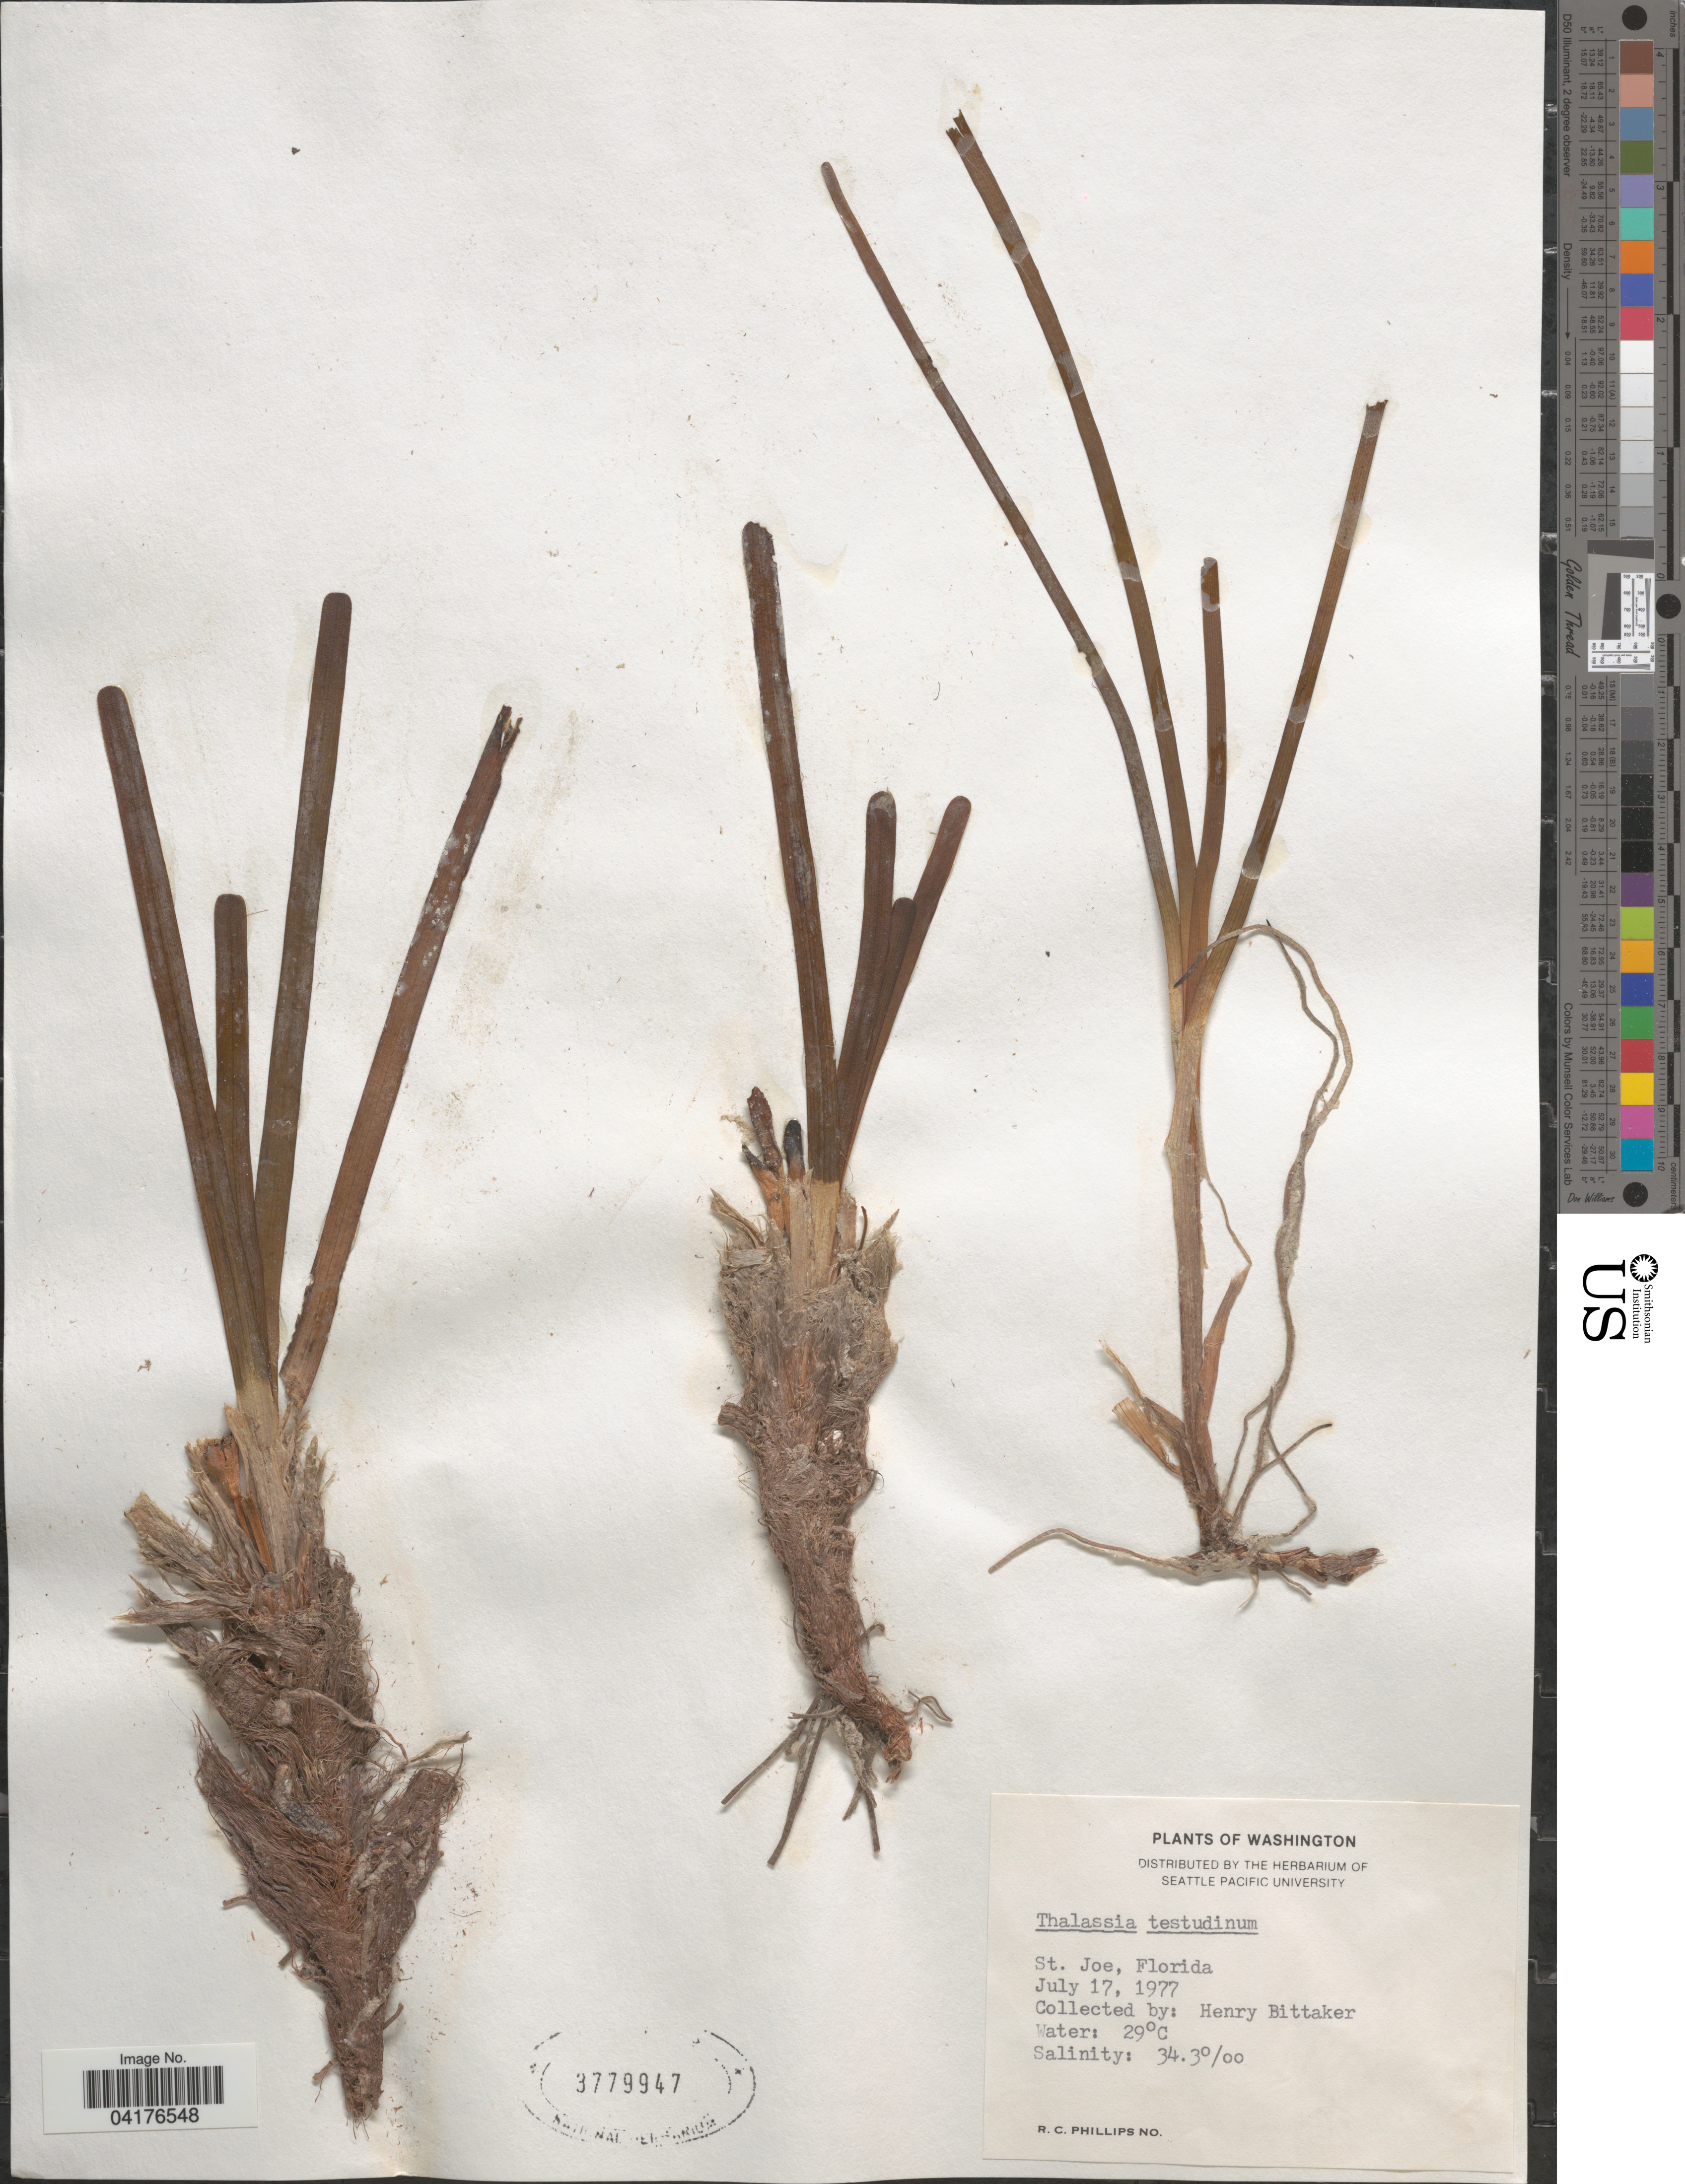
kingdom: Plantae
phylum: Tracheophyta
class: Liliopsida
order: Alismatales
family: Hydrocharitaceae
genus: Thalassia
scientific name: Thalassia testudinum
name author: Banks & Sol. ex K.D. Koenig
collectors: H. Bittaker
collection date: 1977-07-17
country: United States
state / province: Florida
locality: St. Joe.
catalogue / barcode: US 3779947